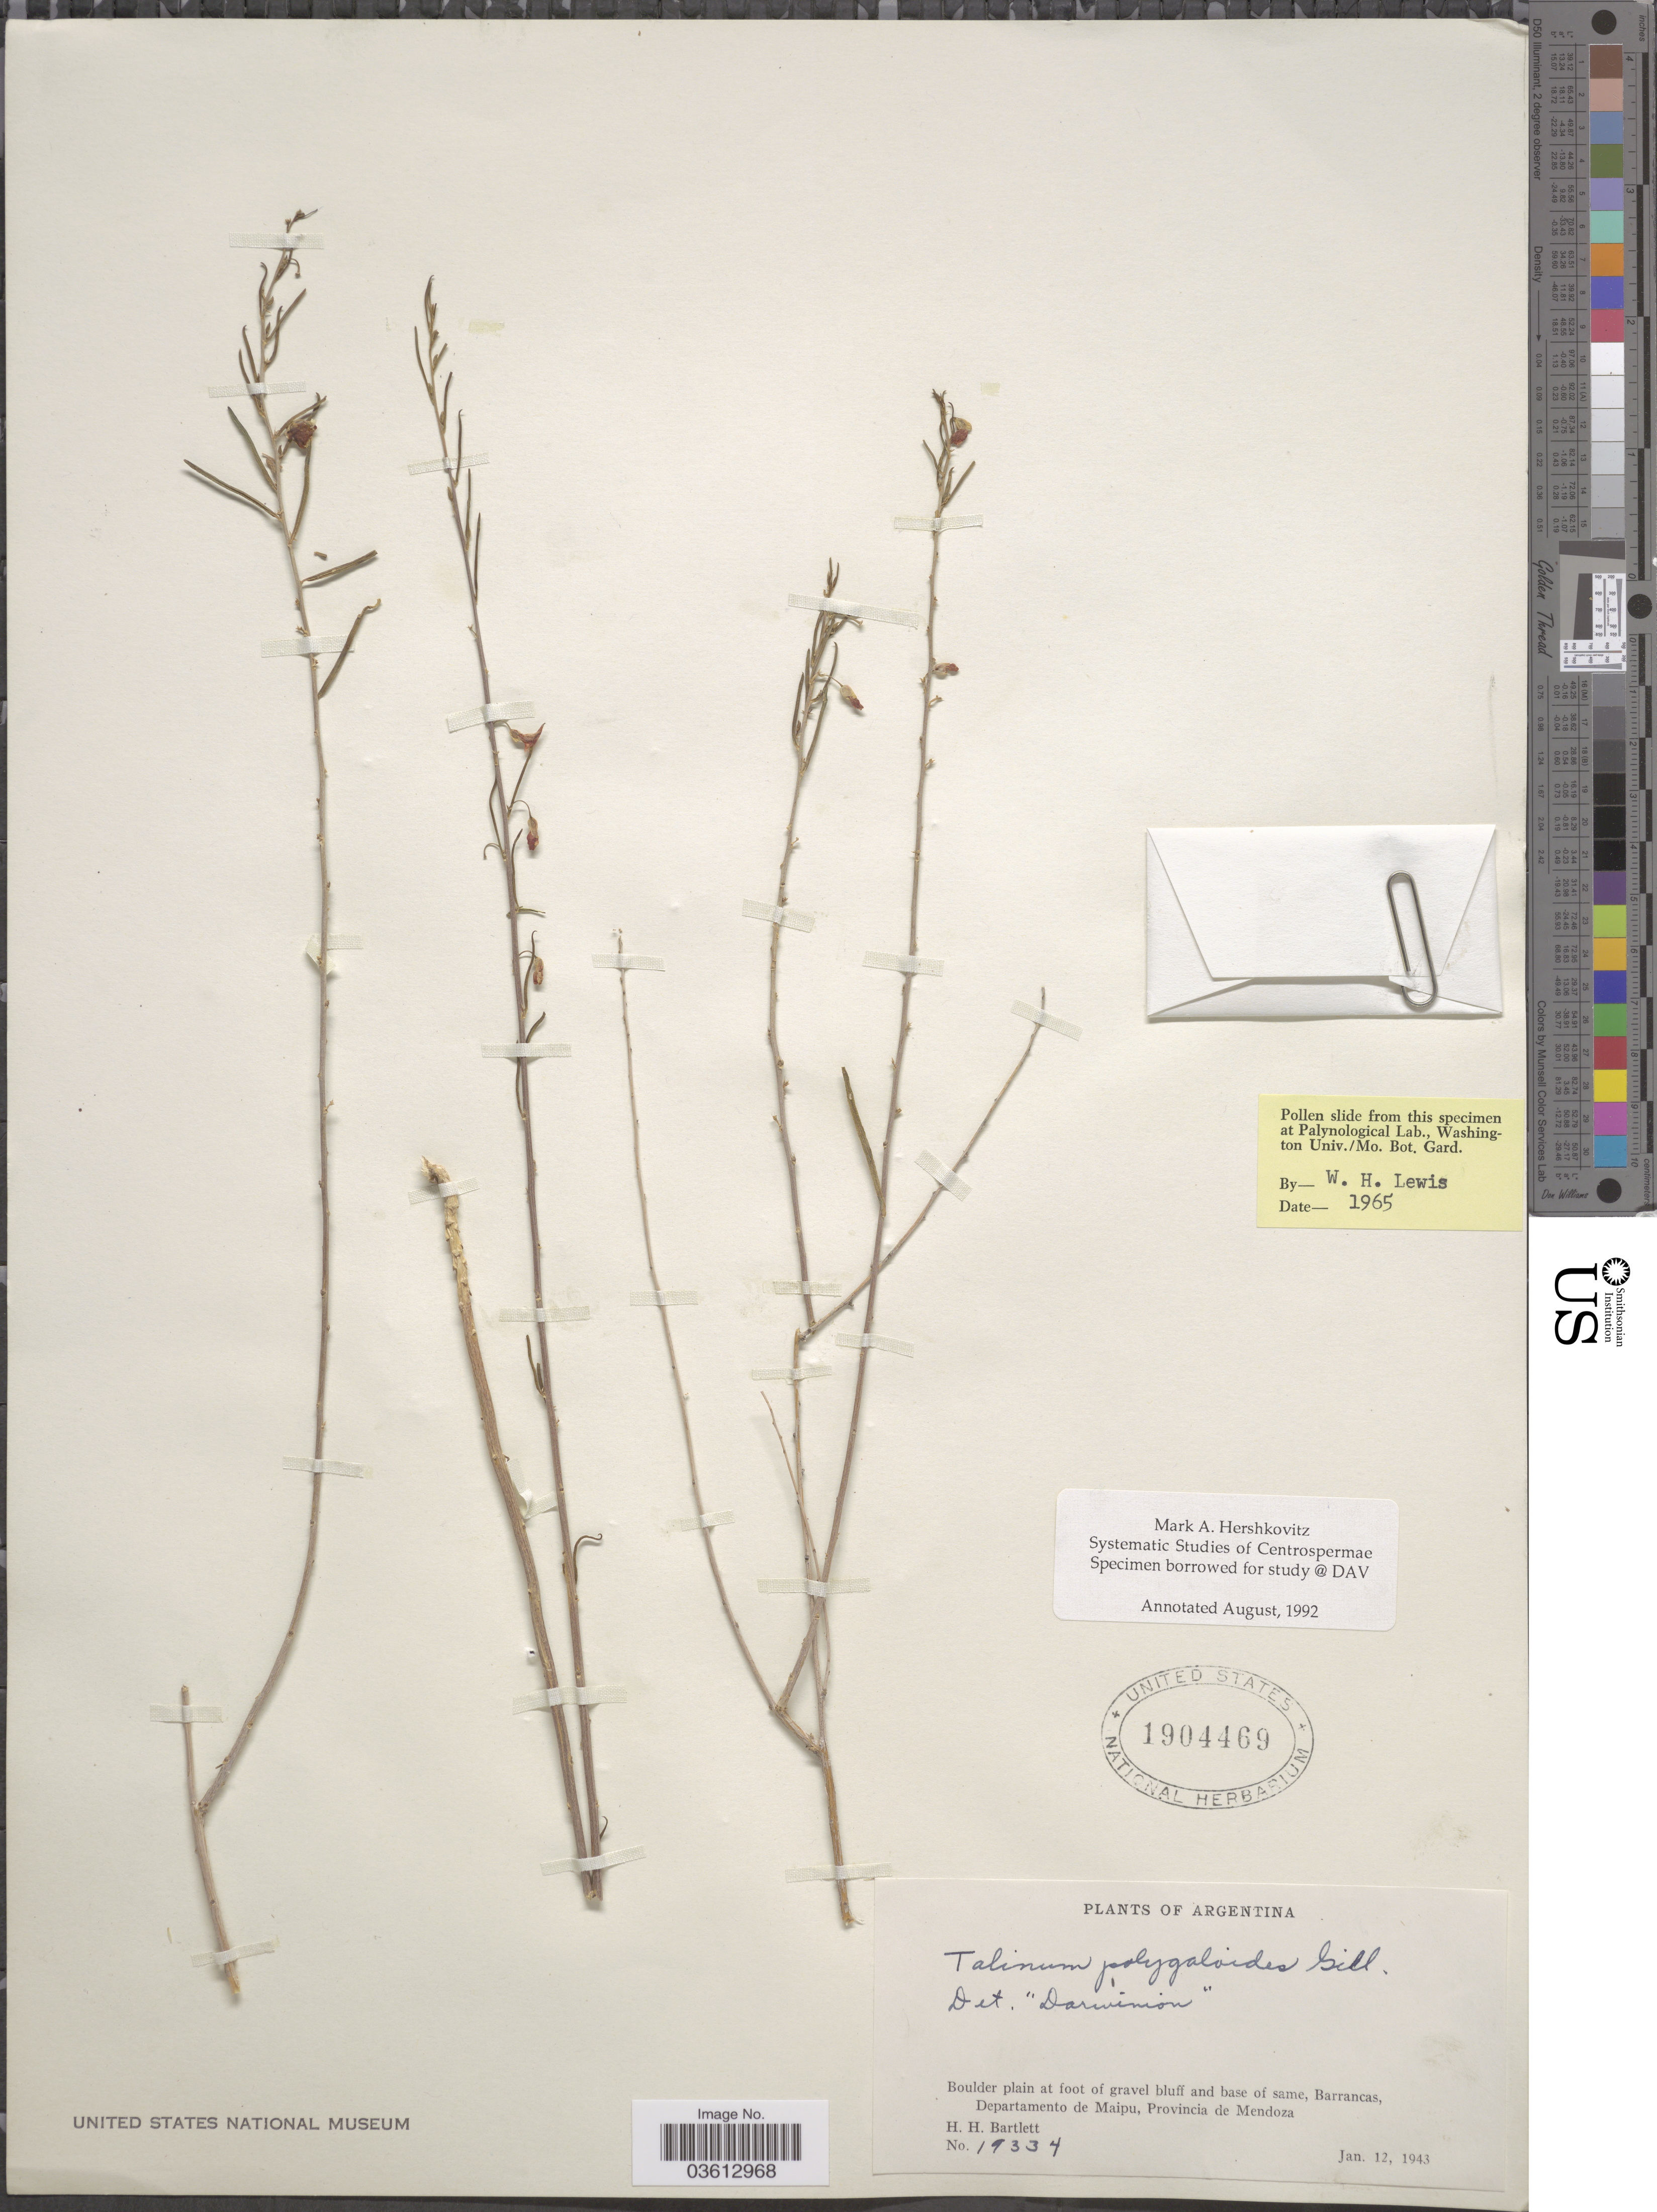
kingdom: Plantae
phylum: Tracheophyta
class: Magnoliopsida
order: Caryophyllales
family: Talinaceae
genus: Talinum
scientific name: Talinum polygaloides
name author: Gillies ex Arn.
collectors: H. H. Bartlett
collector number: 19334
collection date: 1943-01-12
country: Argentina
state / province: Mendoza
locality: Barrancas, Departamento de Maipu.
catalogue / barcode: US 1904469